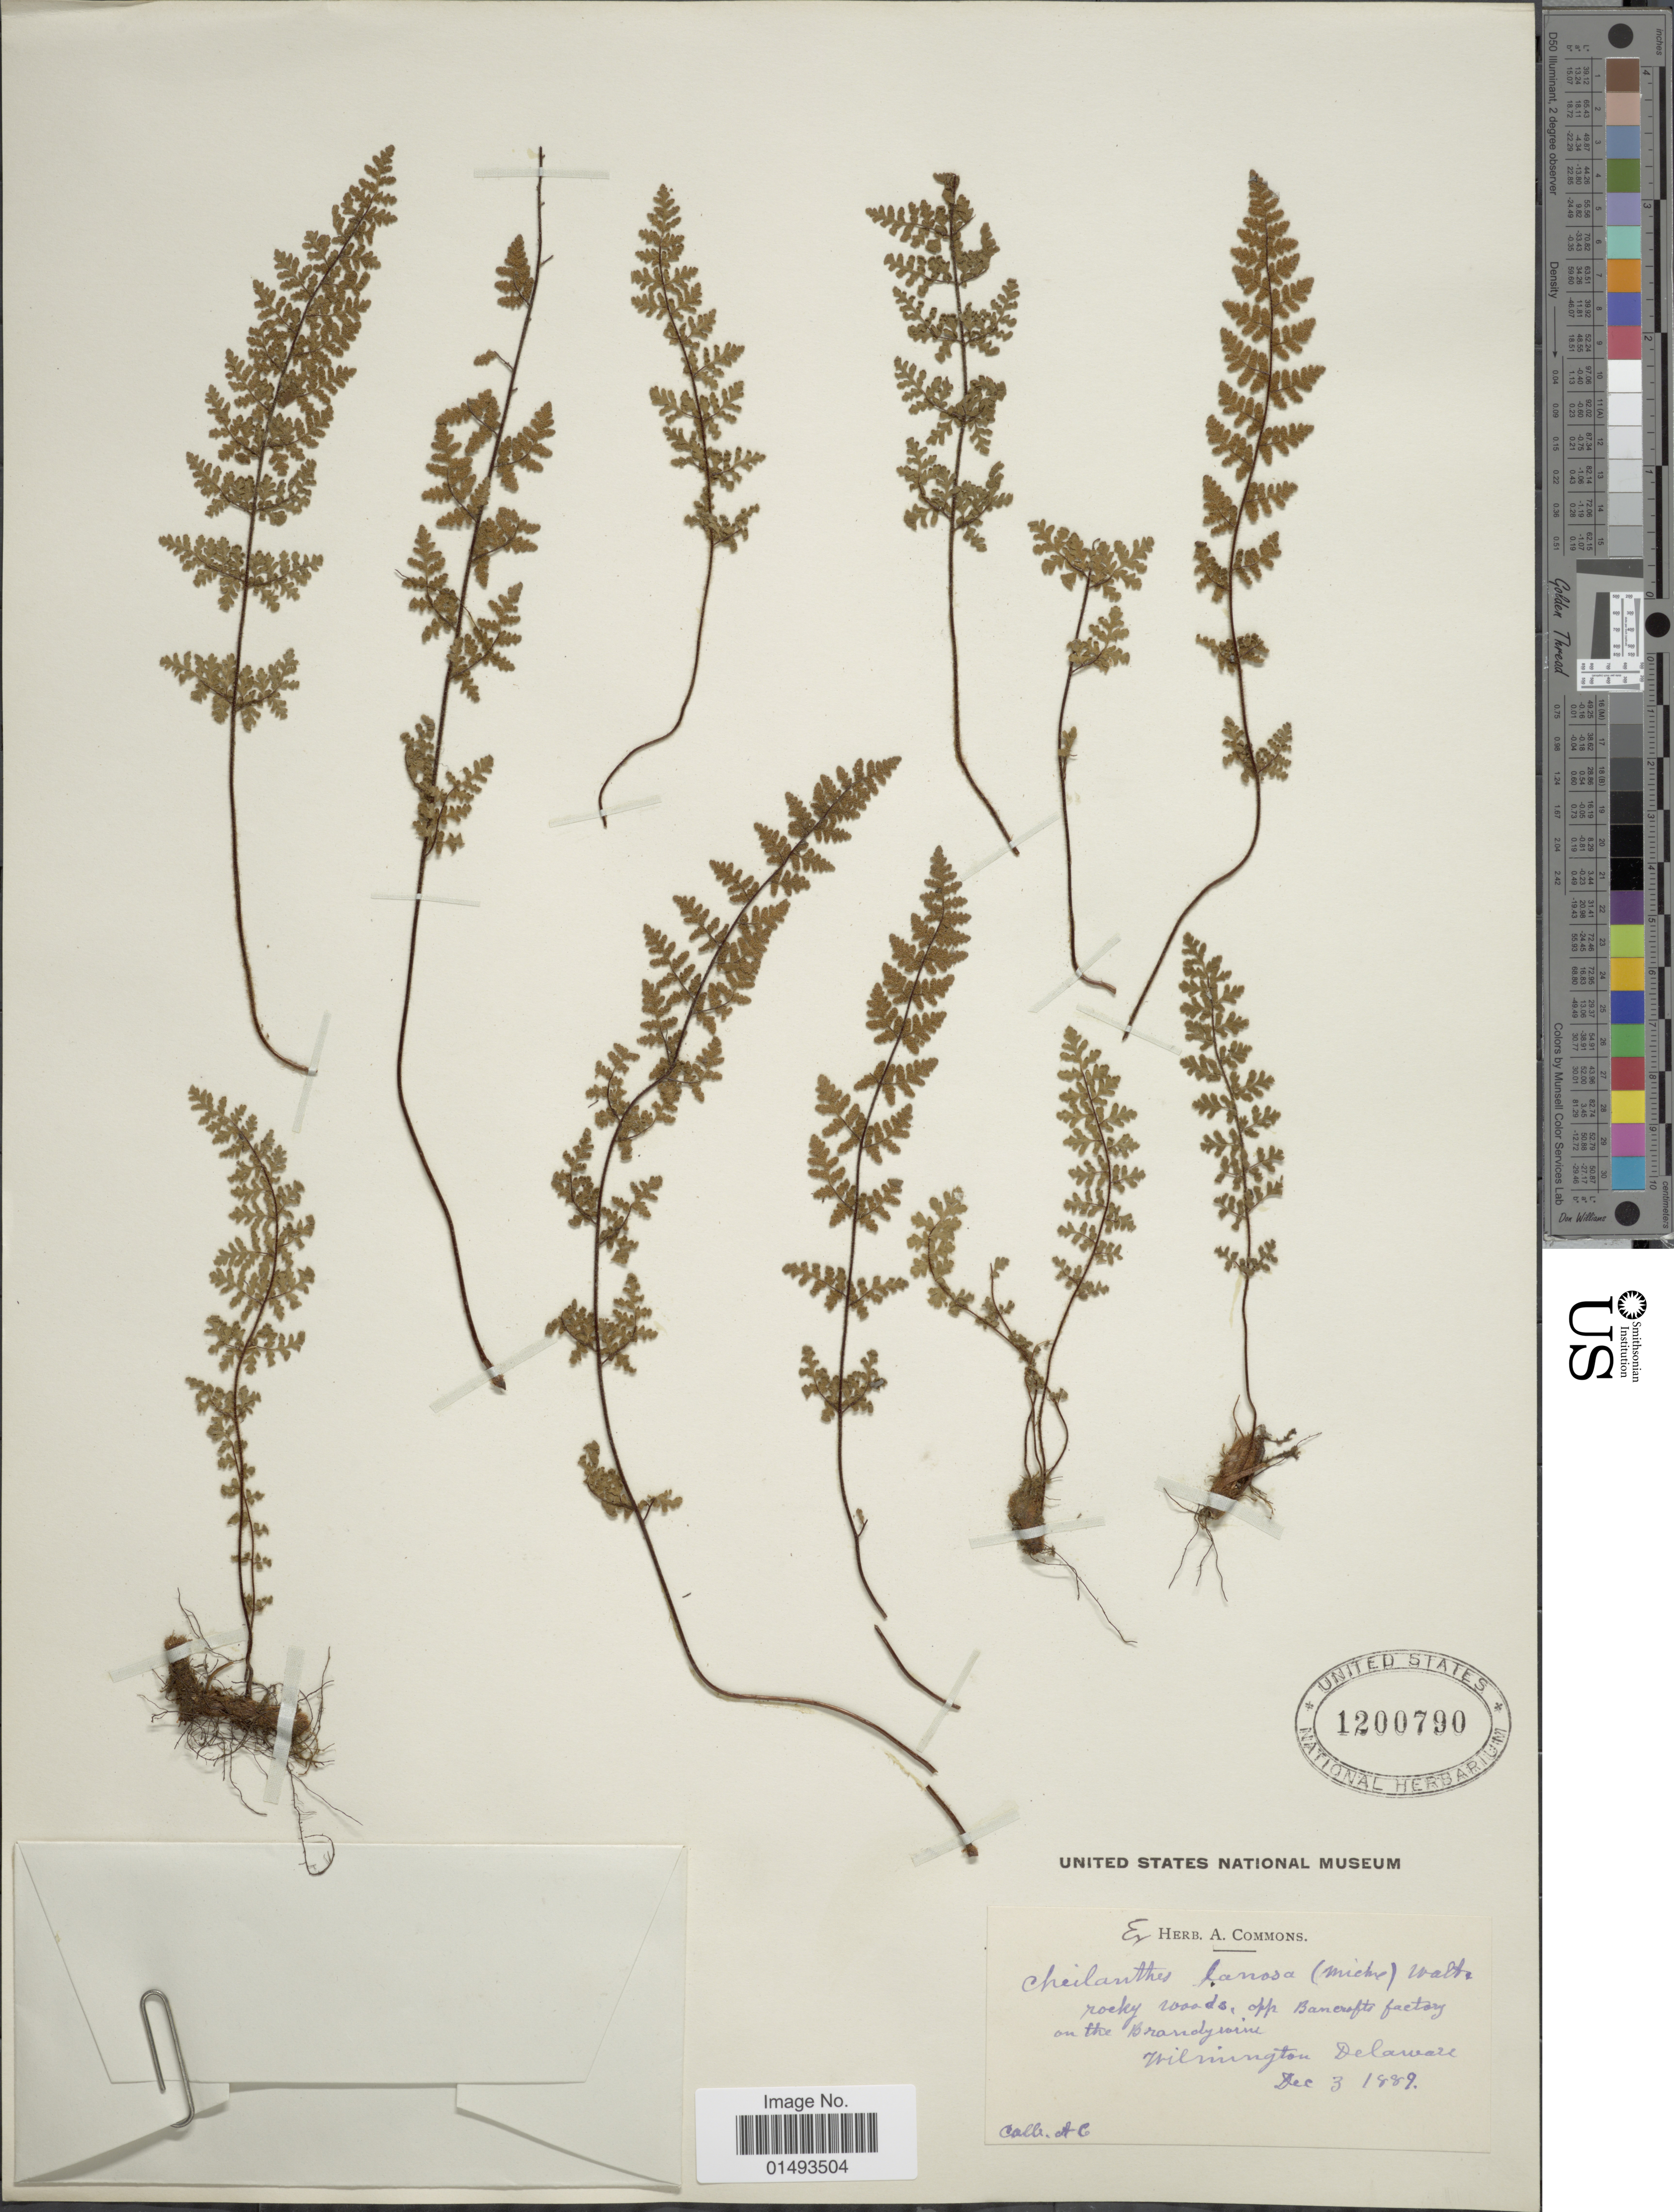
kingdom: Plantae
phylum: Tracheophyta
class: Polypodiopsida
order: Polypodiales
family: Pteridaceae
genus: Myriopteris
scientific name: Myriopteris lanosa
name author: (Michx.) Grusz & Windham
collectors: A. Commons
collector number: s.n,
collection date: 1889-12-03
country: United States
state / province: Delaware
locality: Rocky woods, opp Bancrofts factory on the Brandwine, Wilmigton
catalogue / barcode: US 1200790